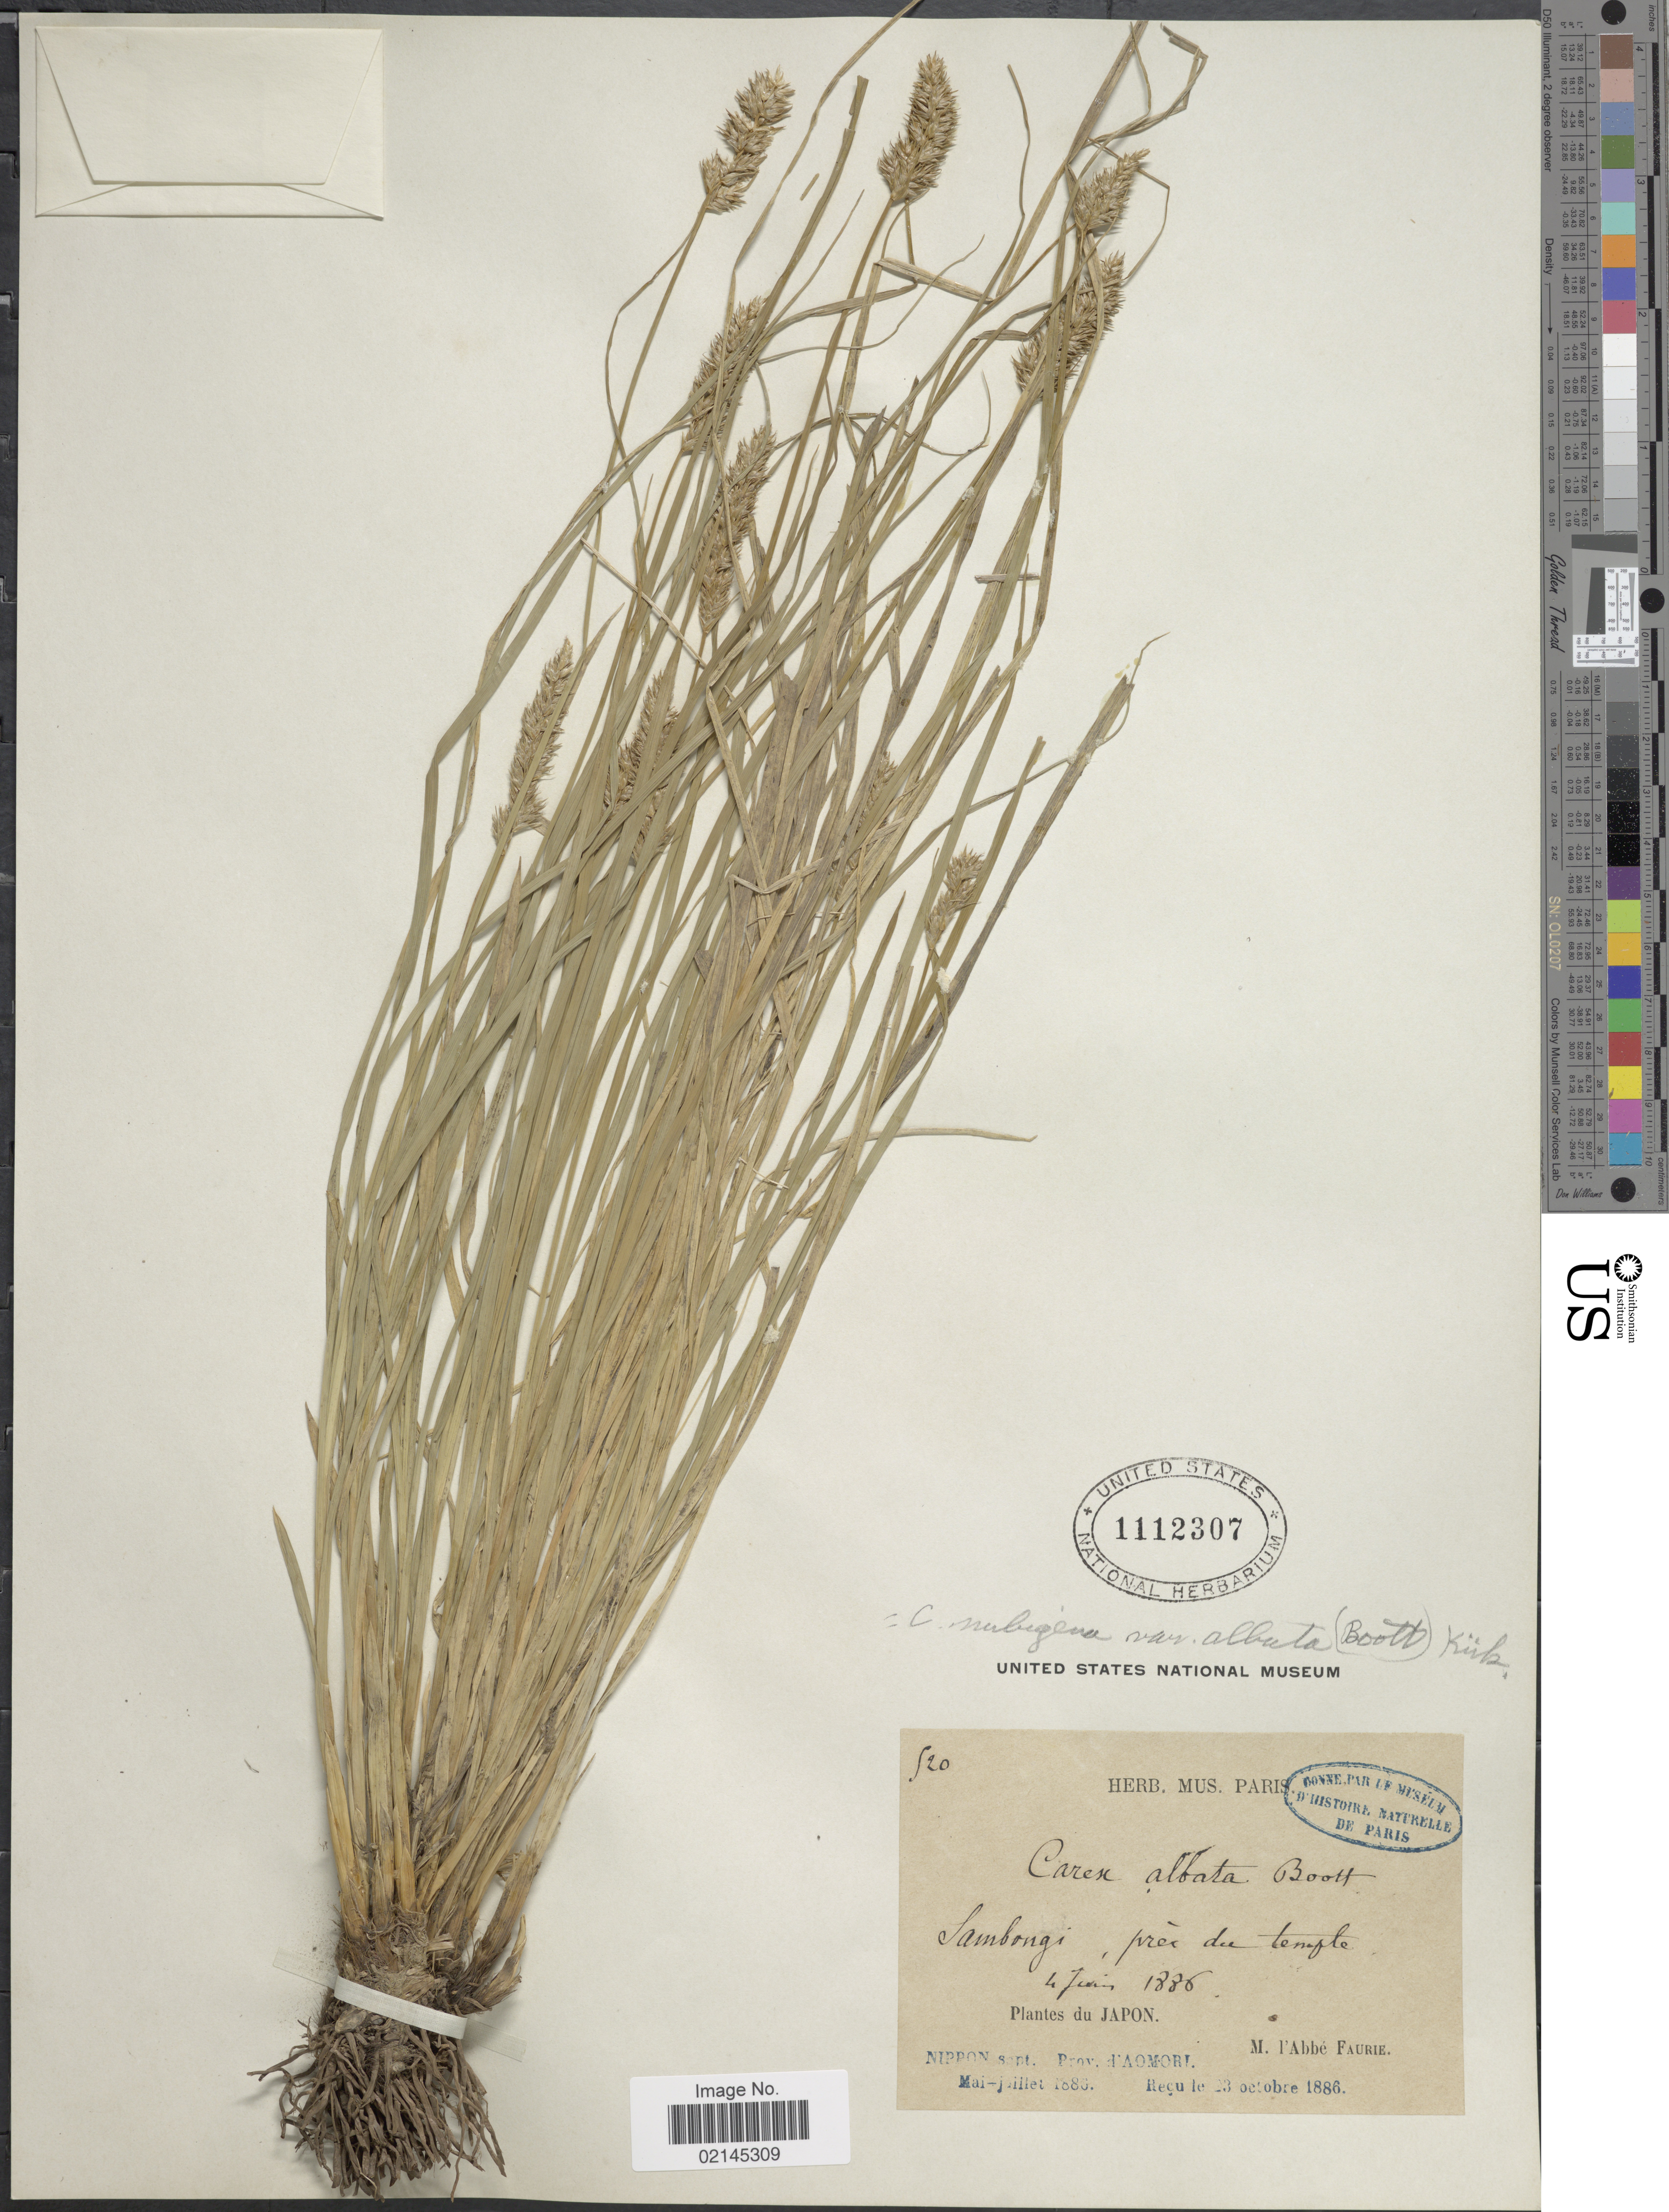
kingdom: Plantae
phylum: Tracheophyta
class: Liliopsida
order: Poales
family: Cyperaceae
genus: Carex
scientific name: Carex nubigena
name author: D. Don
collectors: A. Faurie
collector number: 520*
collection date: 1886-06-04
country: Japan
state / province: Aomori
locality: Sambongi, pres du temple. Japon. Nippon sept. Prov. d'Aomori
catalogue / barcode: US 1112307